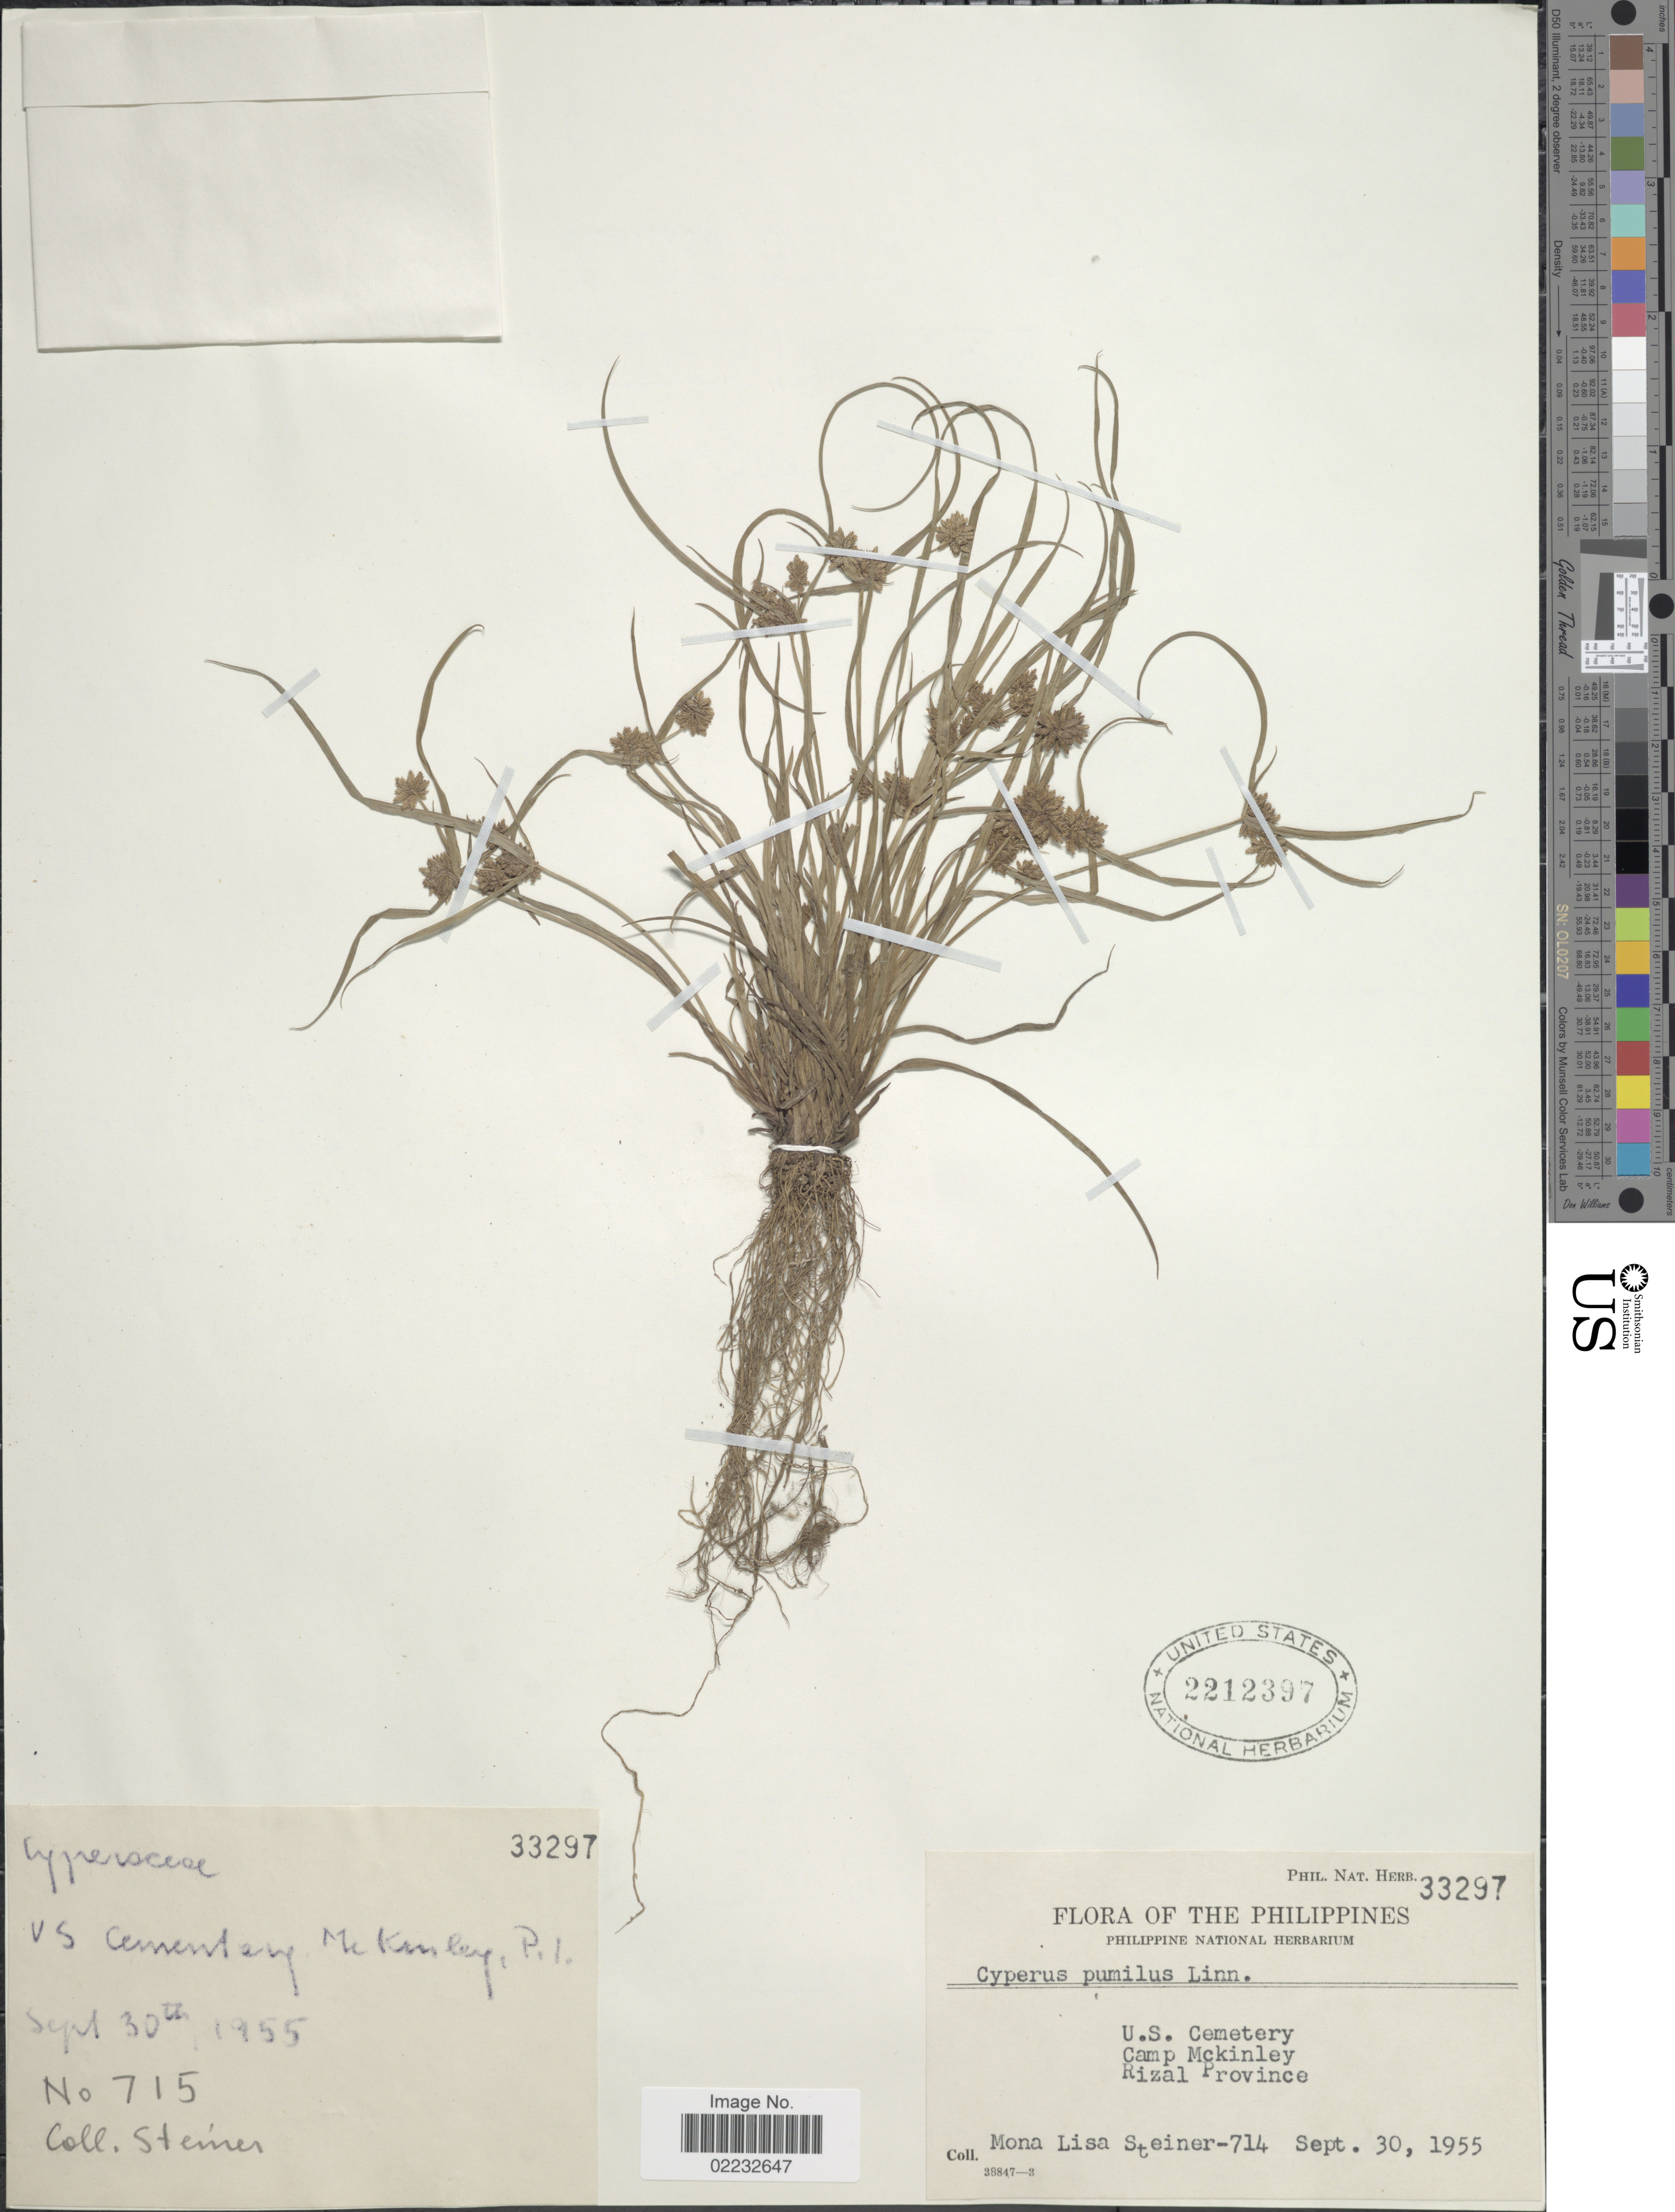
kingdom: Plantae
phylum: Tracheophyta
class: Liliopsida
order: Poales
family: Cyperaceae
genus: Cyperus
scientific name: Cyperus pumilus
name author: L.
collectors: M. Steiner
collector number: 714/715/Phil. Nat. Herb.33297?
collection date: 1955-09-30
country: Philippines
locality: U. S. Cemetary. Camp McKinley. Rizal Province.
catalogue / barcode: US 2212397